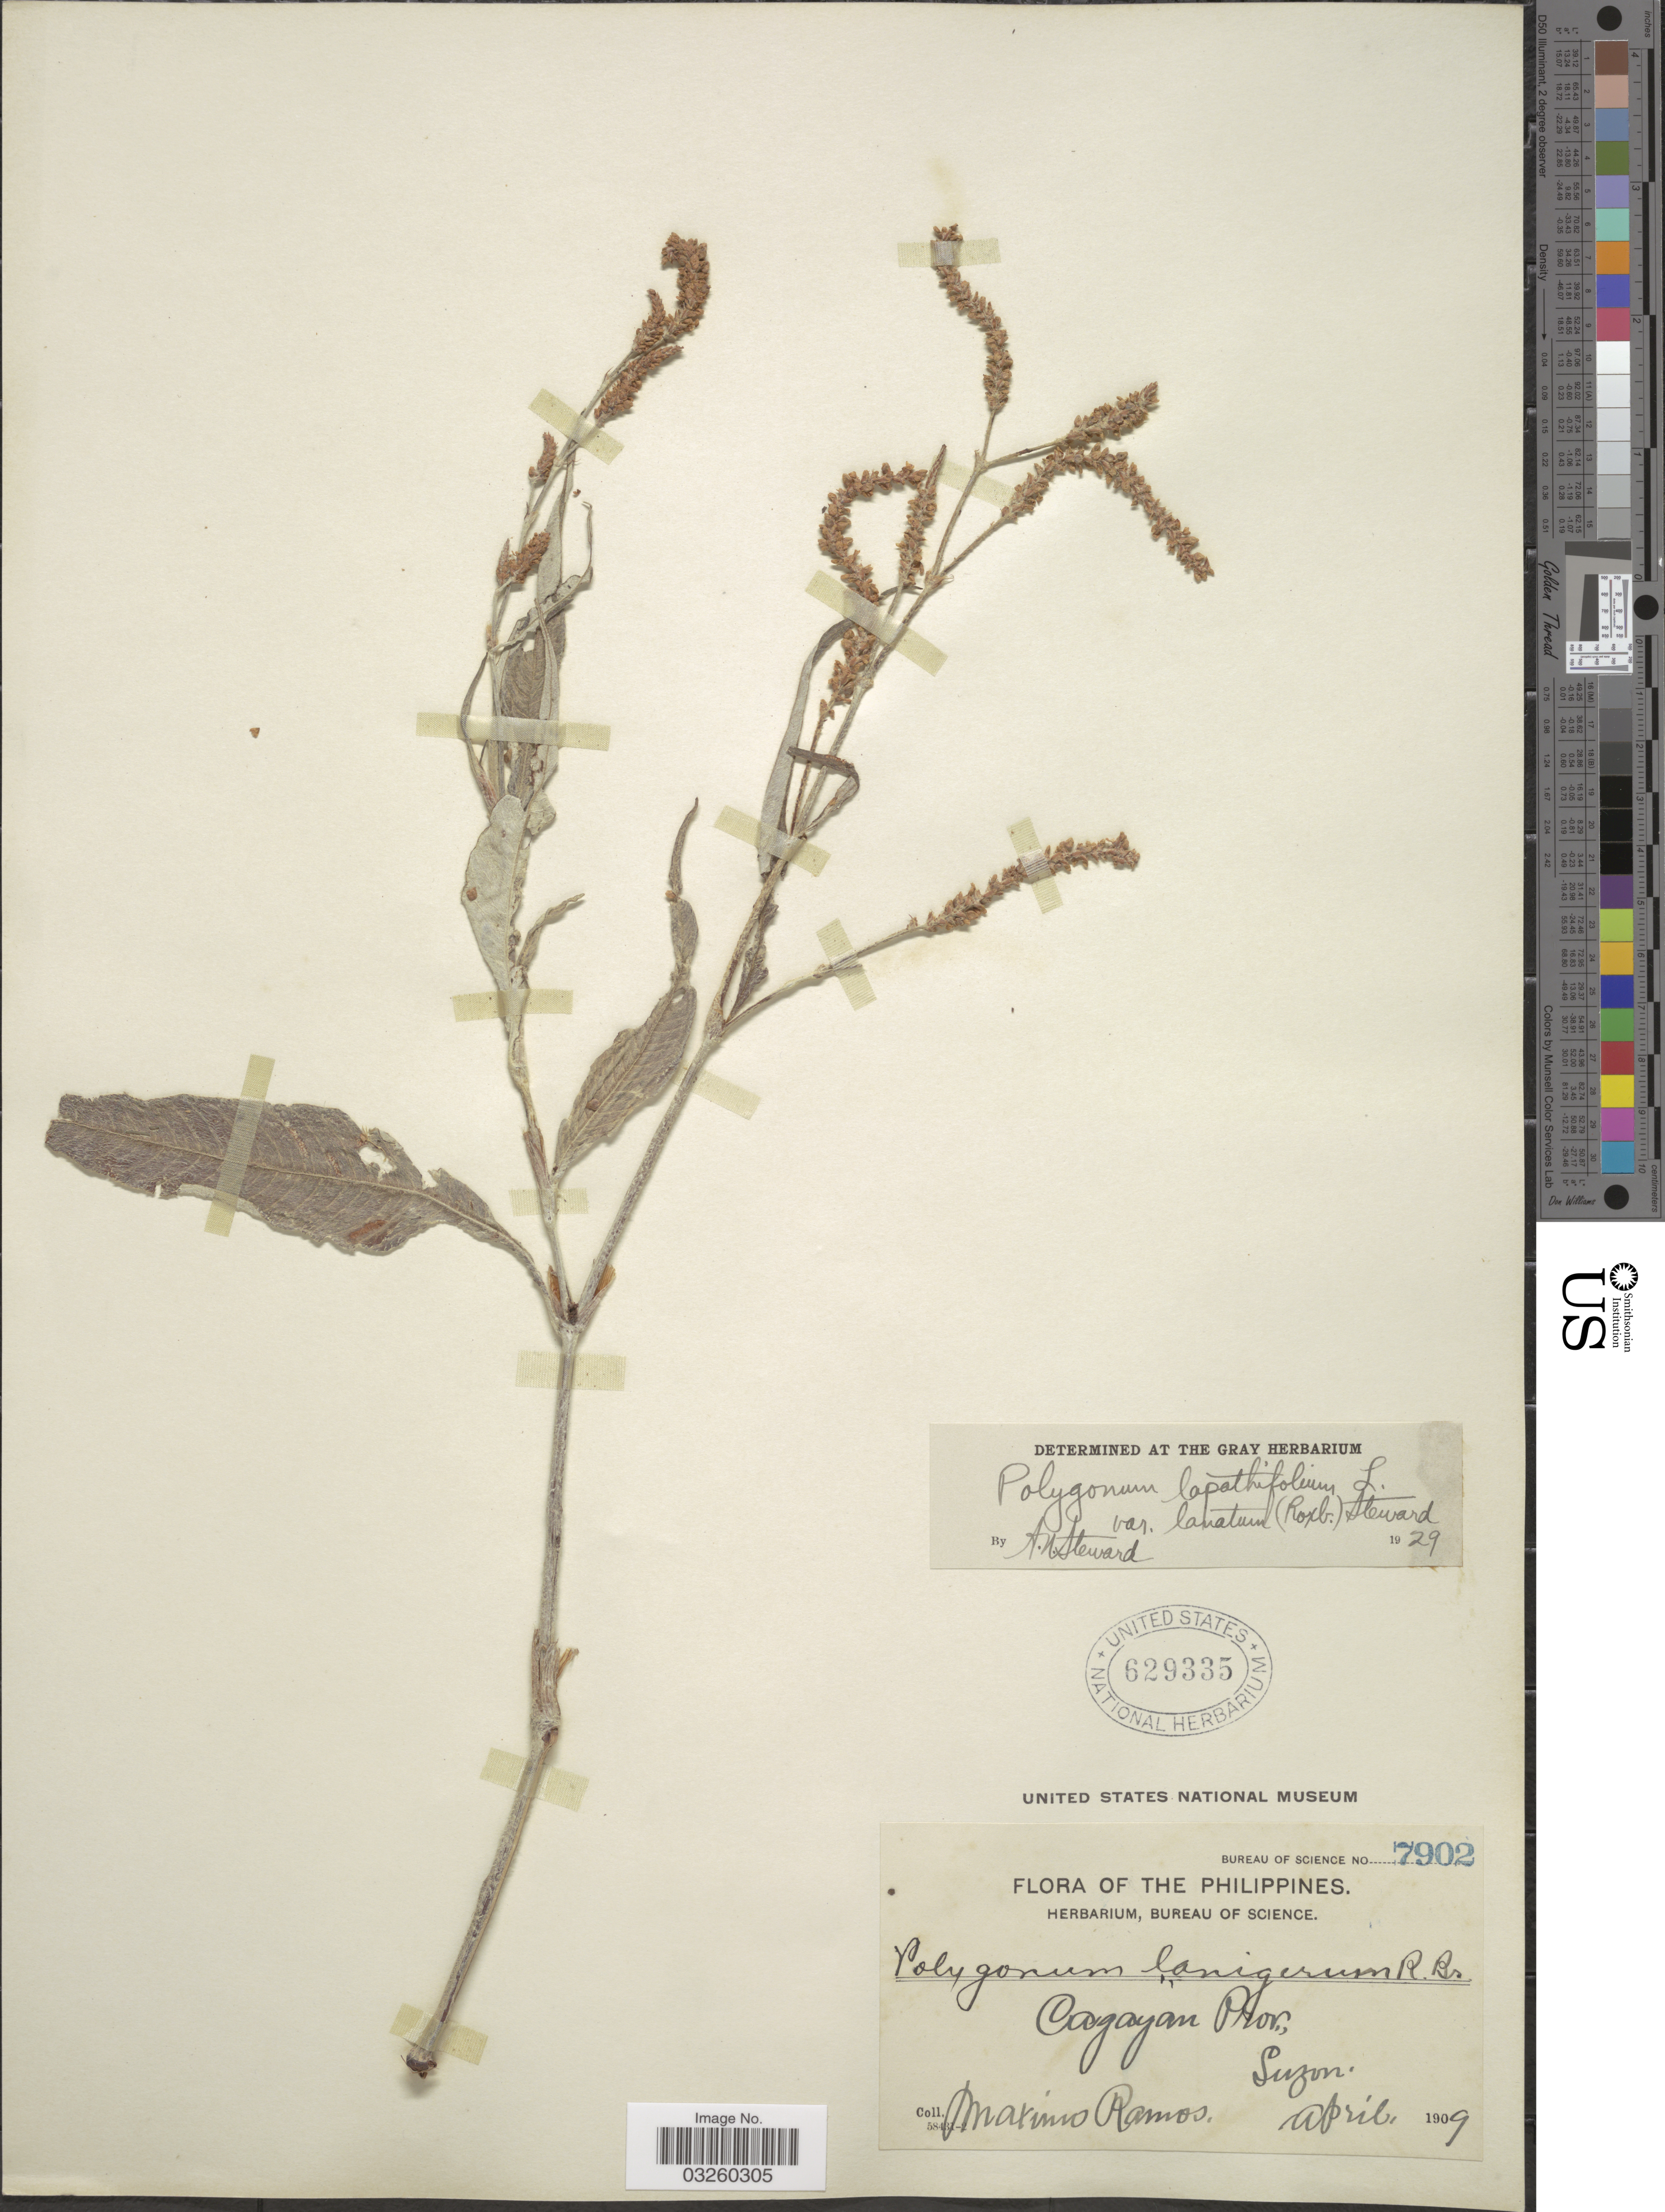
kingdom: Plantae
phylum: Tracheophyta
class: Magnoliopsida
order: Caryophyllales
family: Polygonaceae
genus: Polygonum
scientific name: Polygonum lapathifolium var. lanatum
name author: (Roxb.) Steward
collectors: M. Ramos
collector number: Bureau of Science 7902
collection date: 1909-04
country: Philippines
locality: Cagayan Prov., Luzon.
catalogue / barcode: US 629335